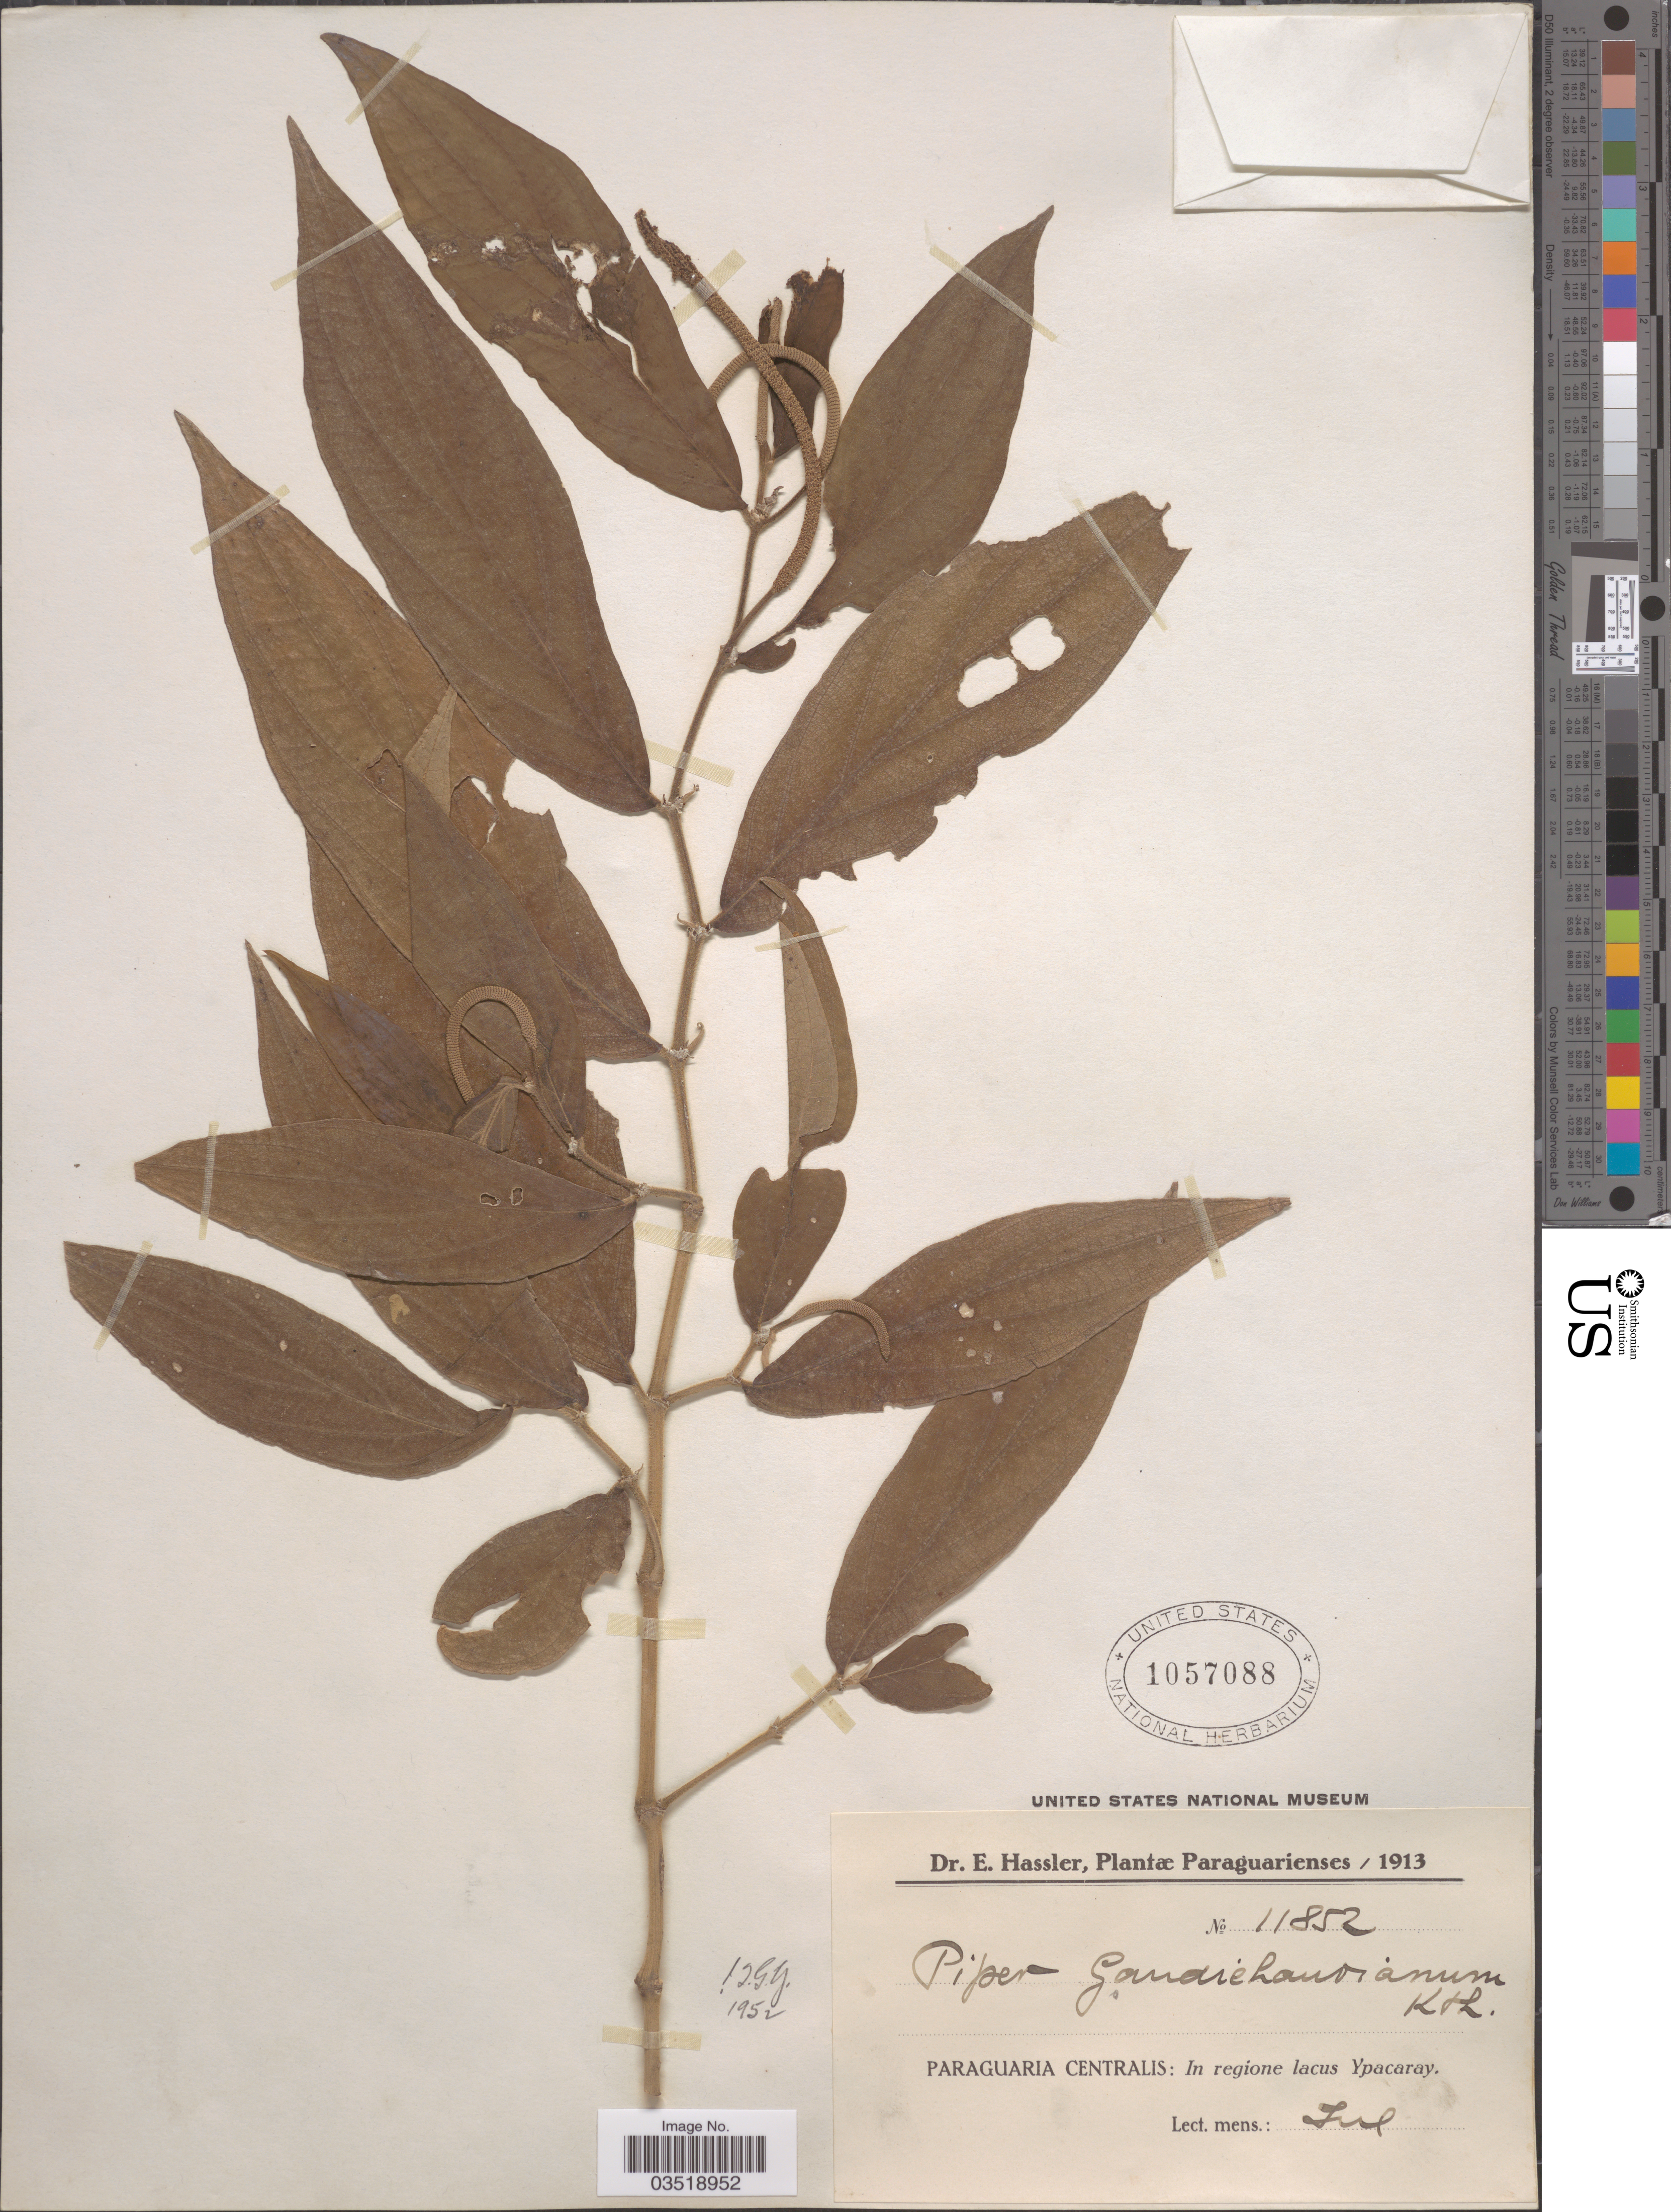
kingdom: Plantae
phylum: Tracheophyta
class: Magnoliopsida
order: Piperales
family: Piperaceae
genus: Piper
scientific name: Piper gaudichaudianum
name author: Kunth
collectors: E. Hassler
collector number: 11852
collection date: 1913-07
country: Paraguay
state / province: Paraguari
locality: Paraguaria Centralis: In regione lacus Ypacaray.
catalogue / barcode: US 1057088